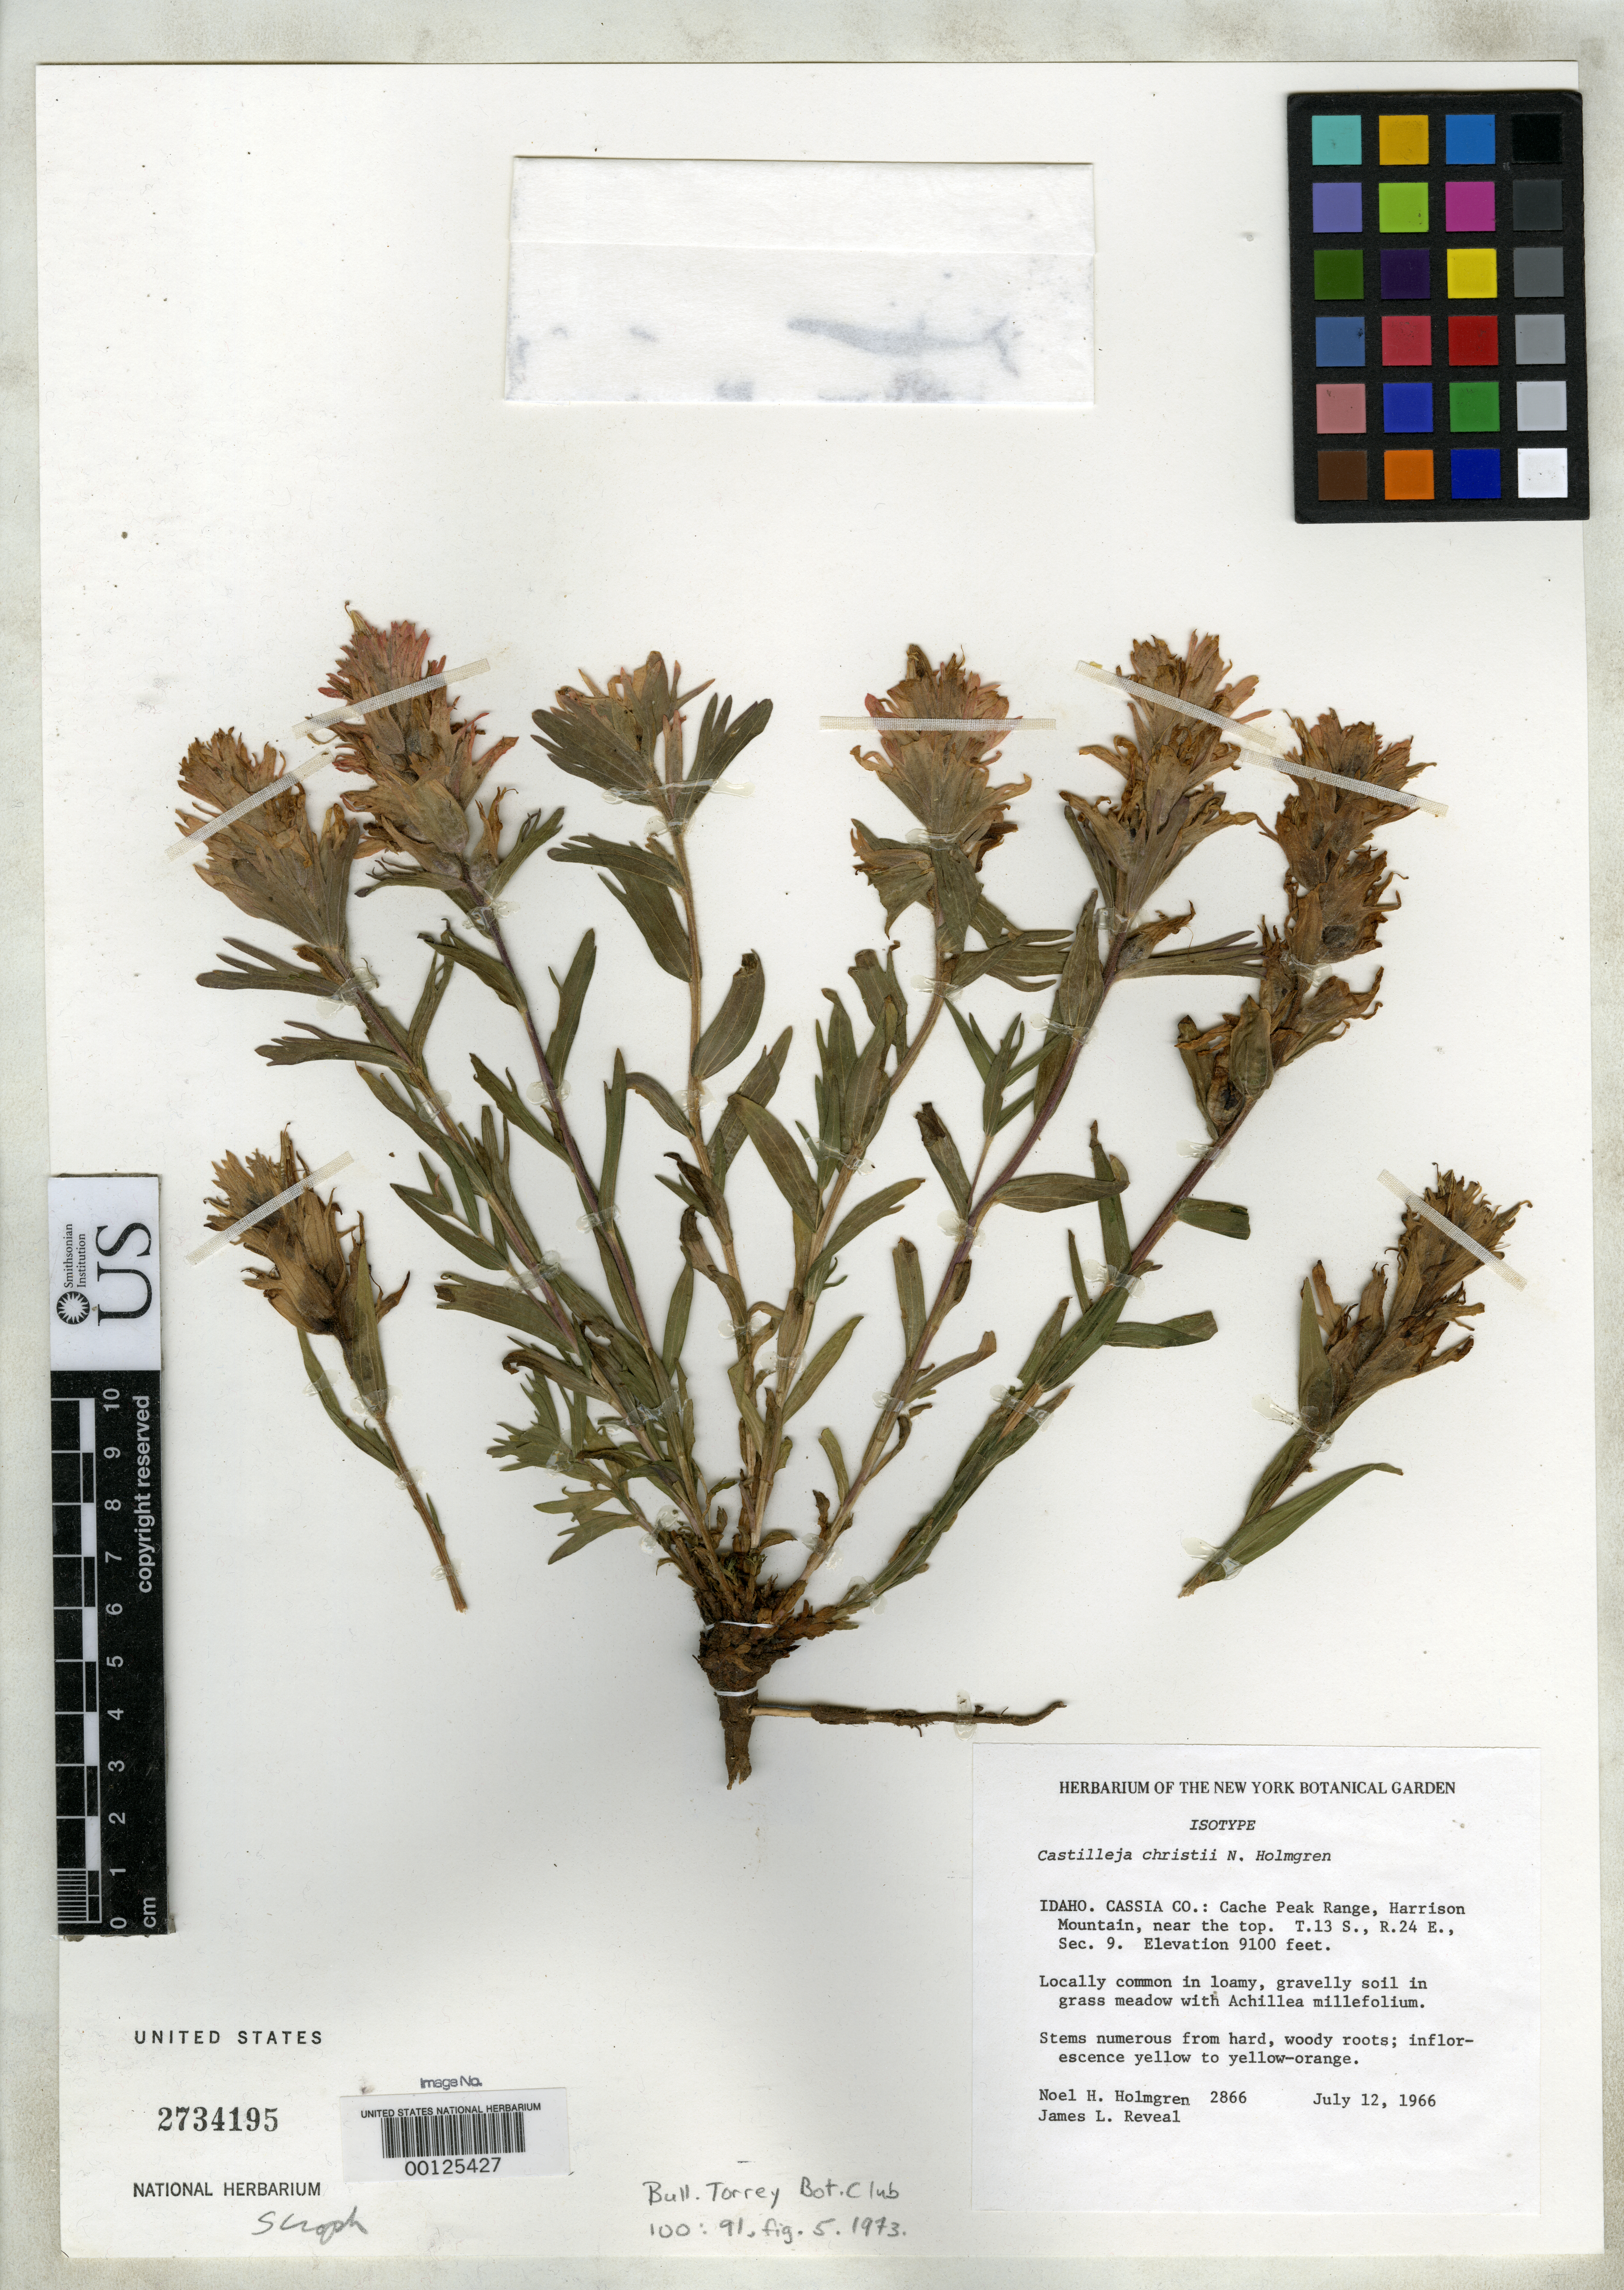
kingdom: Plantae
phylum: Tracheophyta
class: Magnoliopsida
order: Lamiales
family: Orobanchaceae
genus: Castilleja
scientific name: Castilleja christii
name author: N.H. Holmgren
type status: Isotype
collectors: N. H. Holmgren & J. L. Reveal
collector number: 2866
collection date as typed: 12 Jul 1966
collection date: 1966-07-12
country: United States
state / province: Idaho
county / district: Cassia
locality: Cache Peak Range, Harrison Mountain near top.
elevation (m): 2774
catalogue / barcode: US 2734195